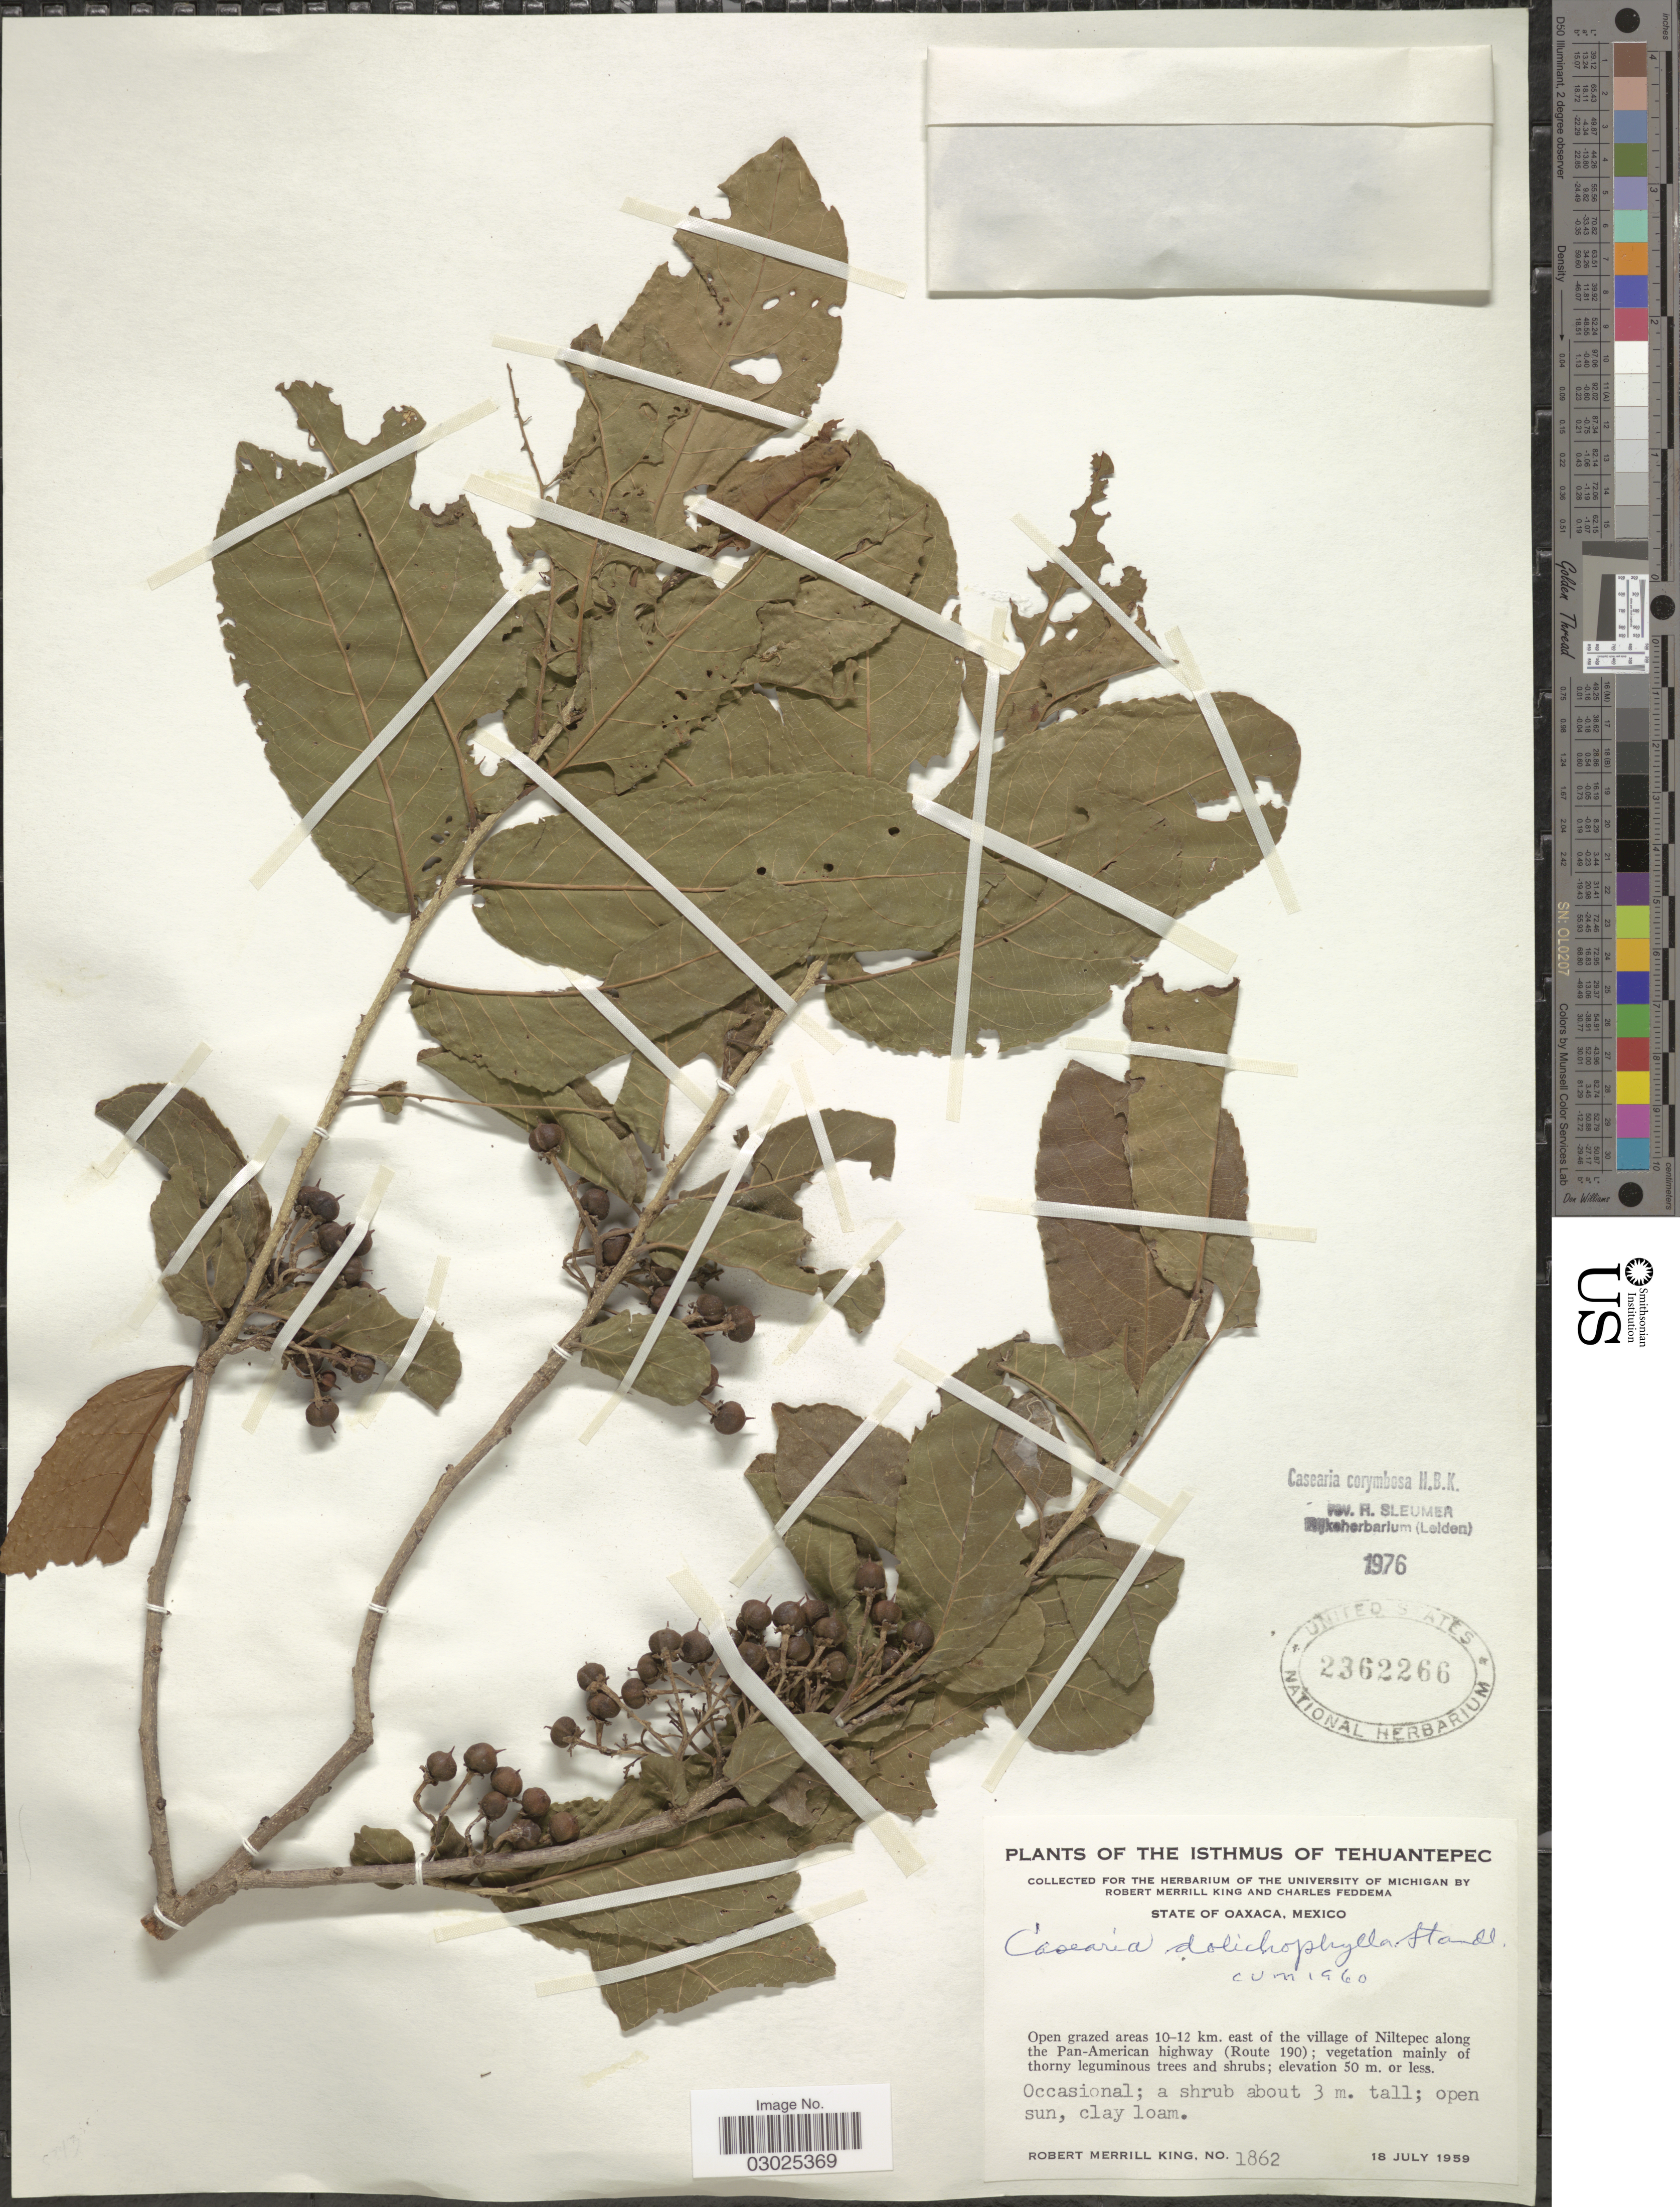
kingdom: Plantae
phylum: Tracheophyta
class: Magnoliopsida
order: Malpighiales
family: Salicaceae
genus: Casearia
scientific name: Casearia corymbosa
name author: Kunth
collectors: R. M. King & C. Feddema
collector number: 1862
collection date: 1959-07-18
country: Mexico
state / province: Oaxaca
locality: Tehuantepec. 10-12 km. east of the village of Niltepec along the Pan-American highway (Route 190).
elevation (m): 50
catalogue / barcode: US 2362266